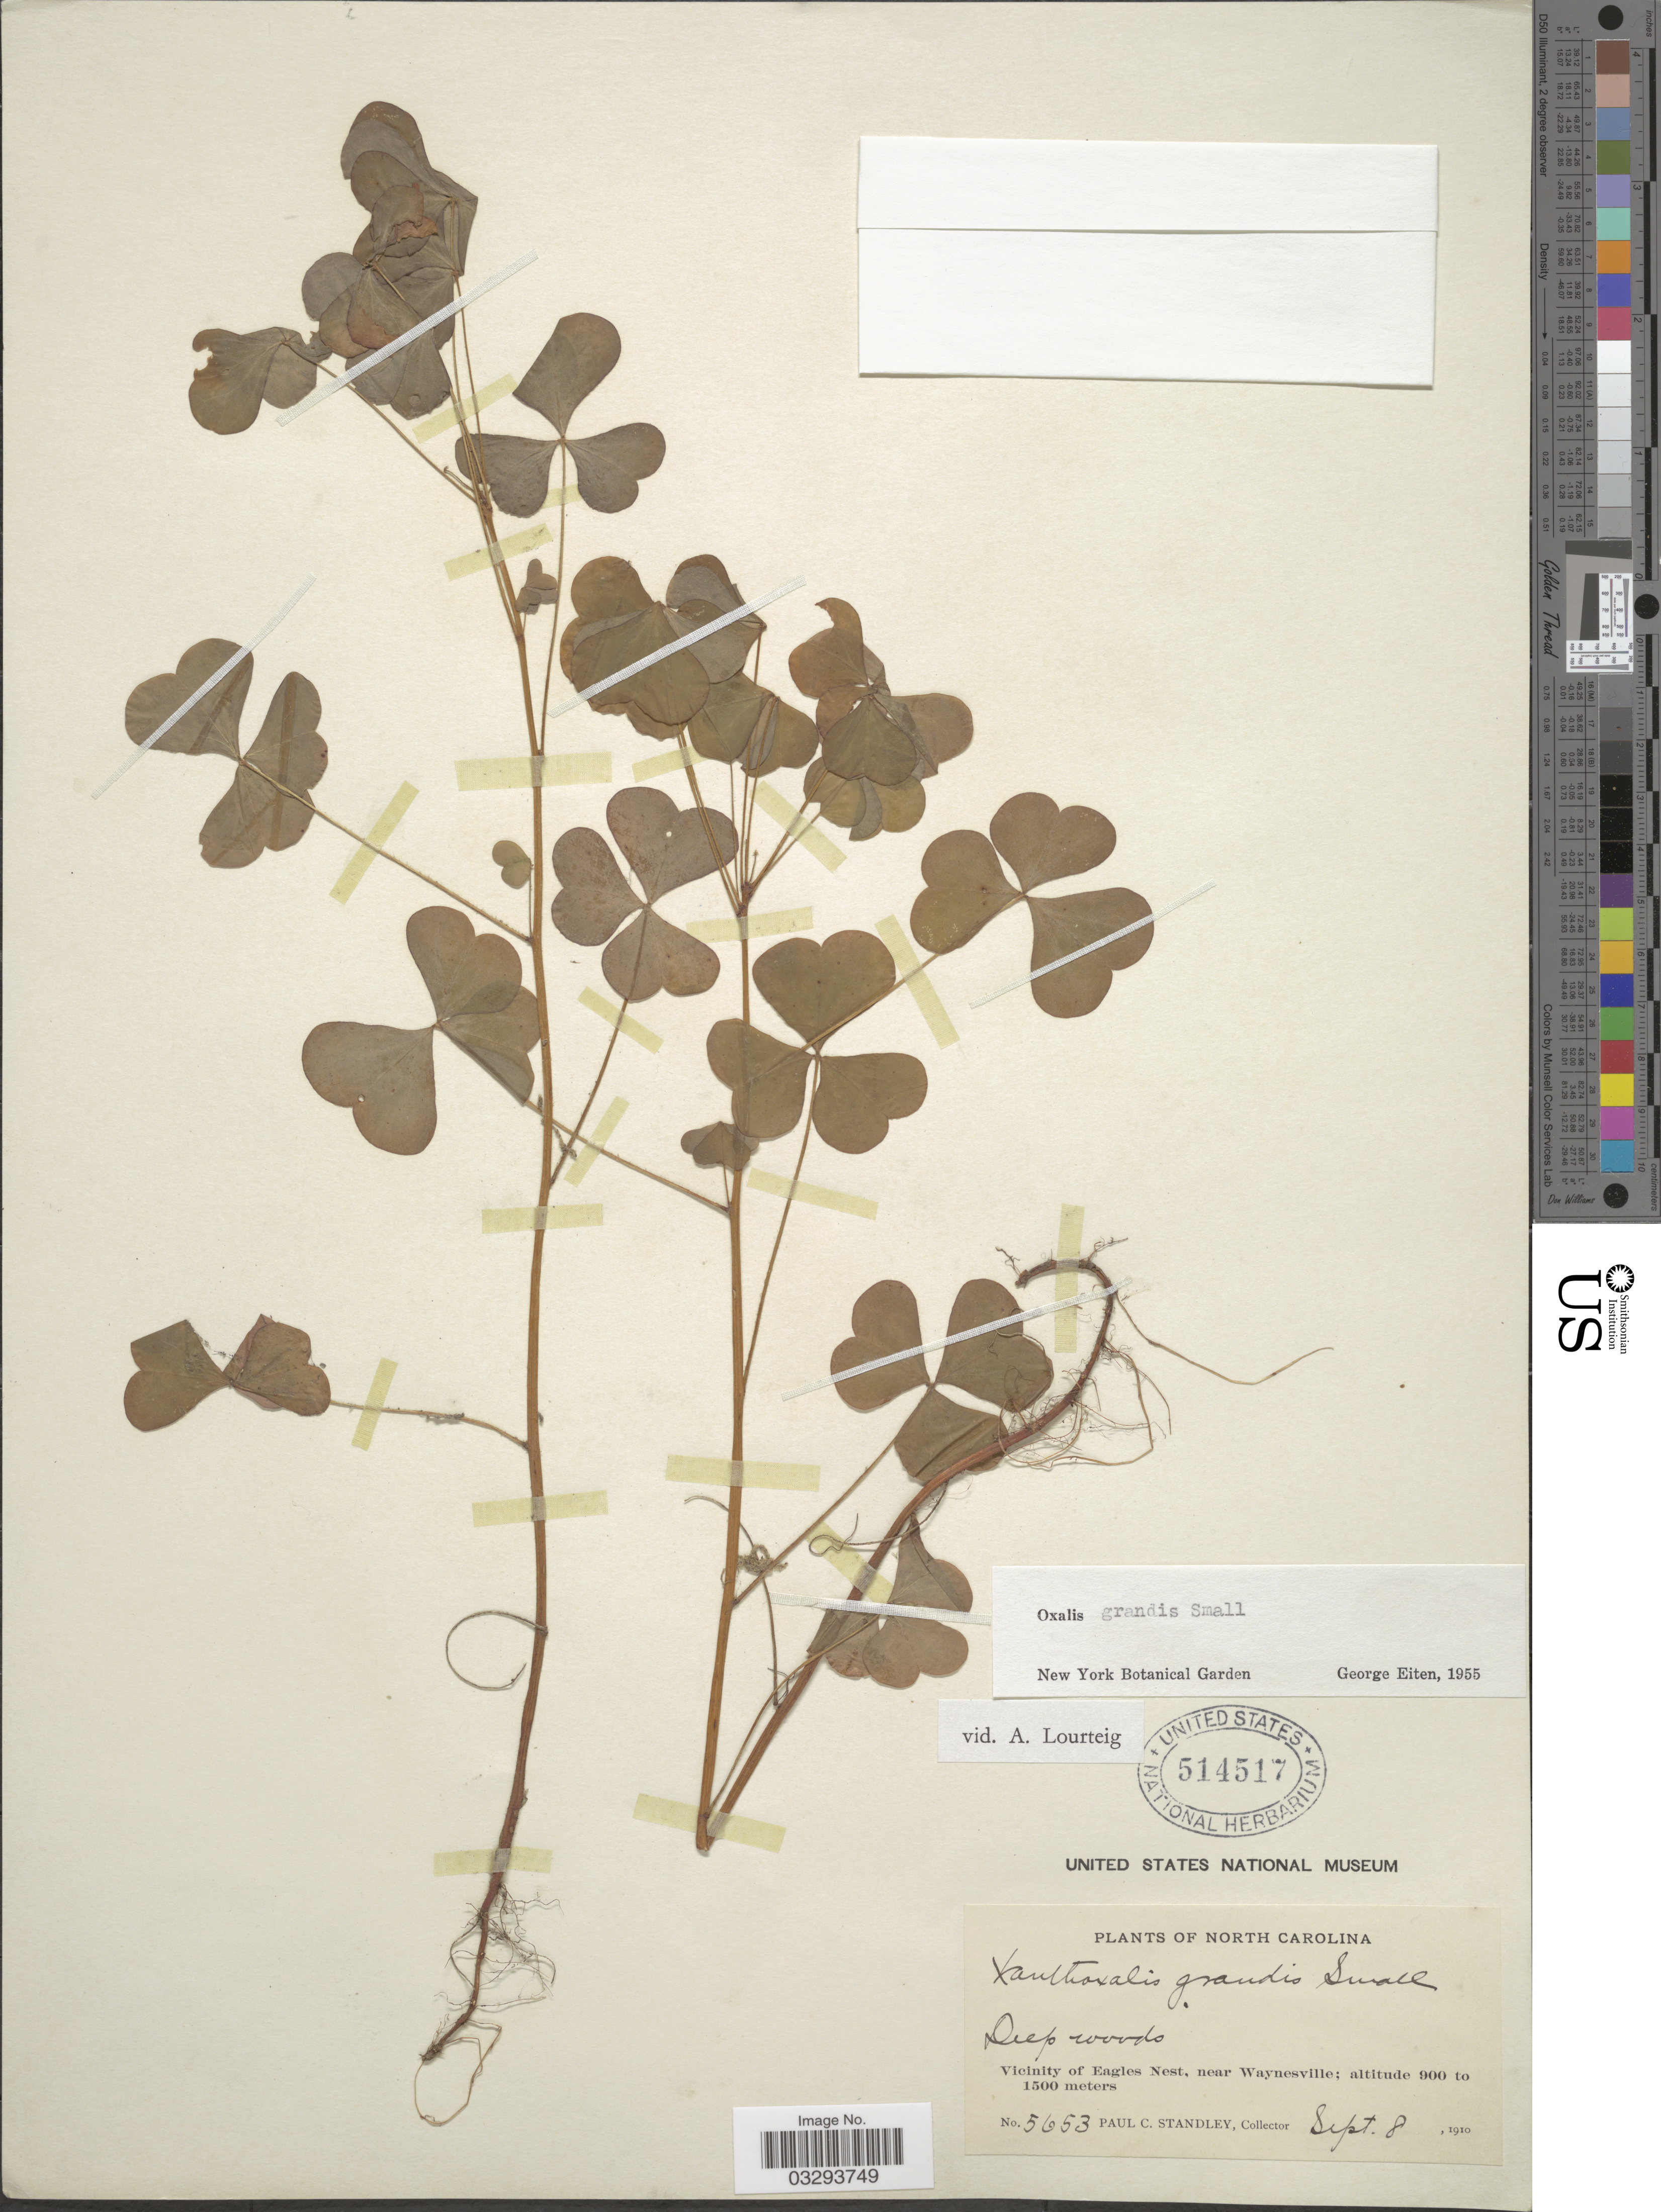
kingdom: Plantae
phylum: Tracheophyta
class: Magnoliopsida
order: Oxalidales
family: Oxalidaceae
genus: Oxalis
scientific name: Oxalis grandis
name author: Small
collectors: P. C. Standley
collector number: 5653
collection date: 1910-09-08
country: United States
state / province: North Carolina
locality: Vicinity of Eagles Nest, near Waynesville.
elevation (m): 900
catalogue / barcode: US 514517